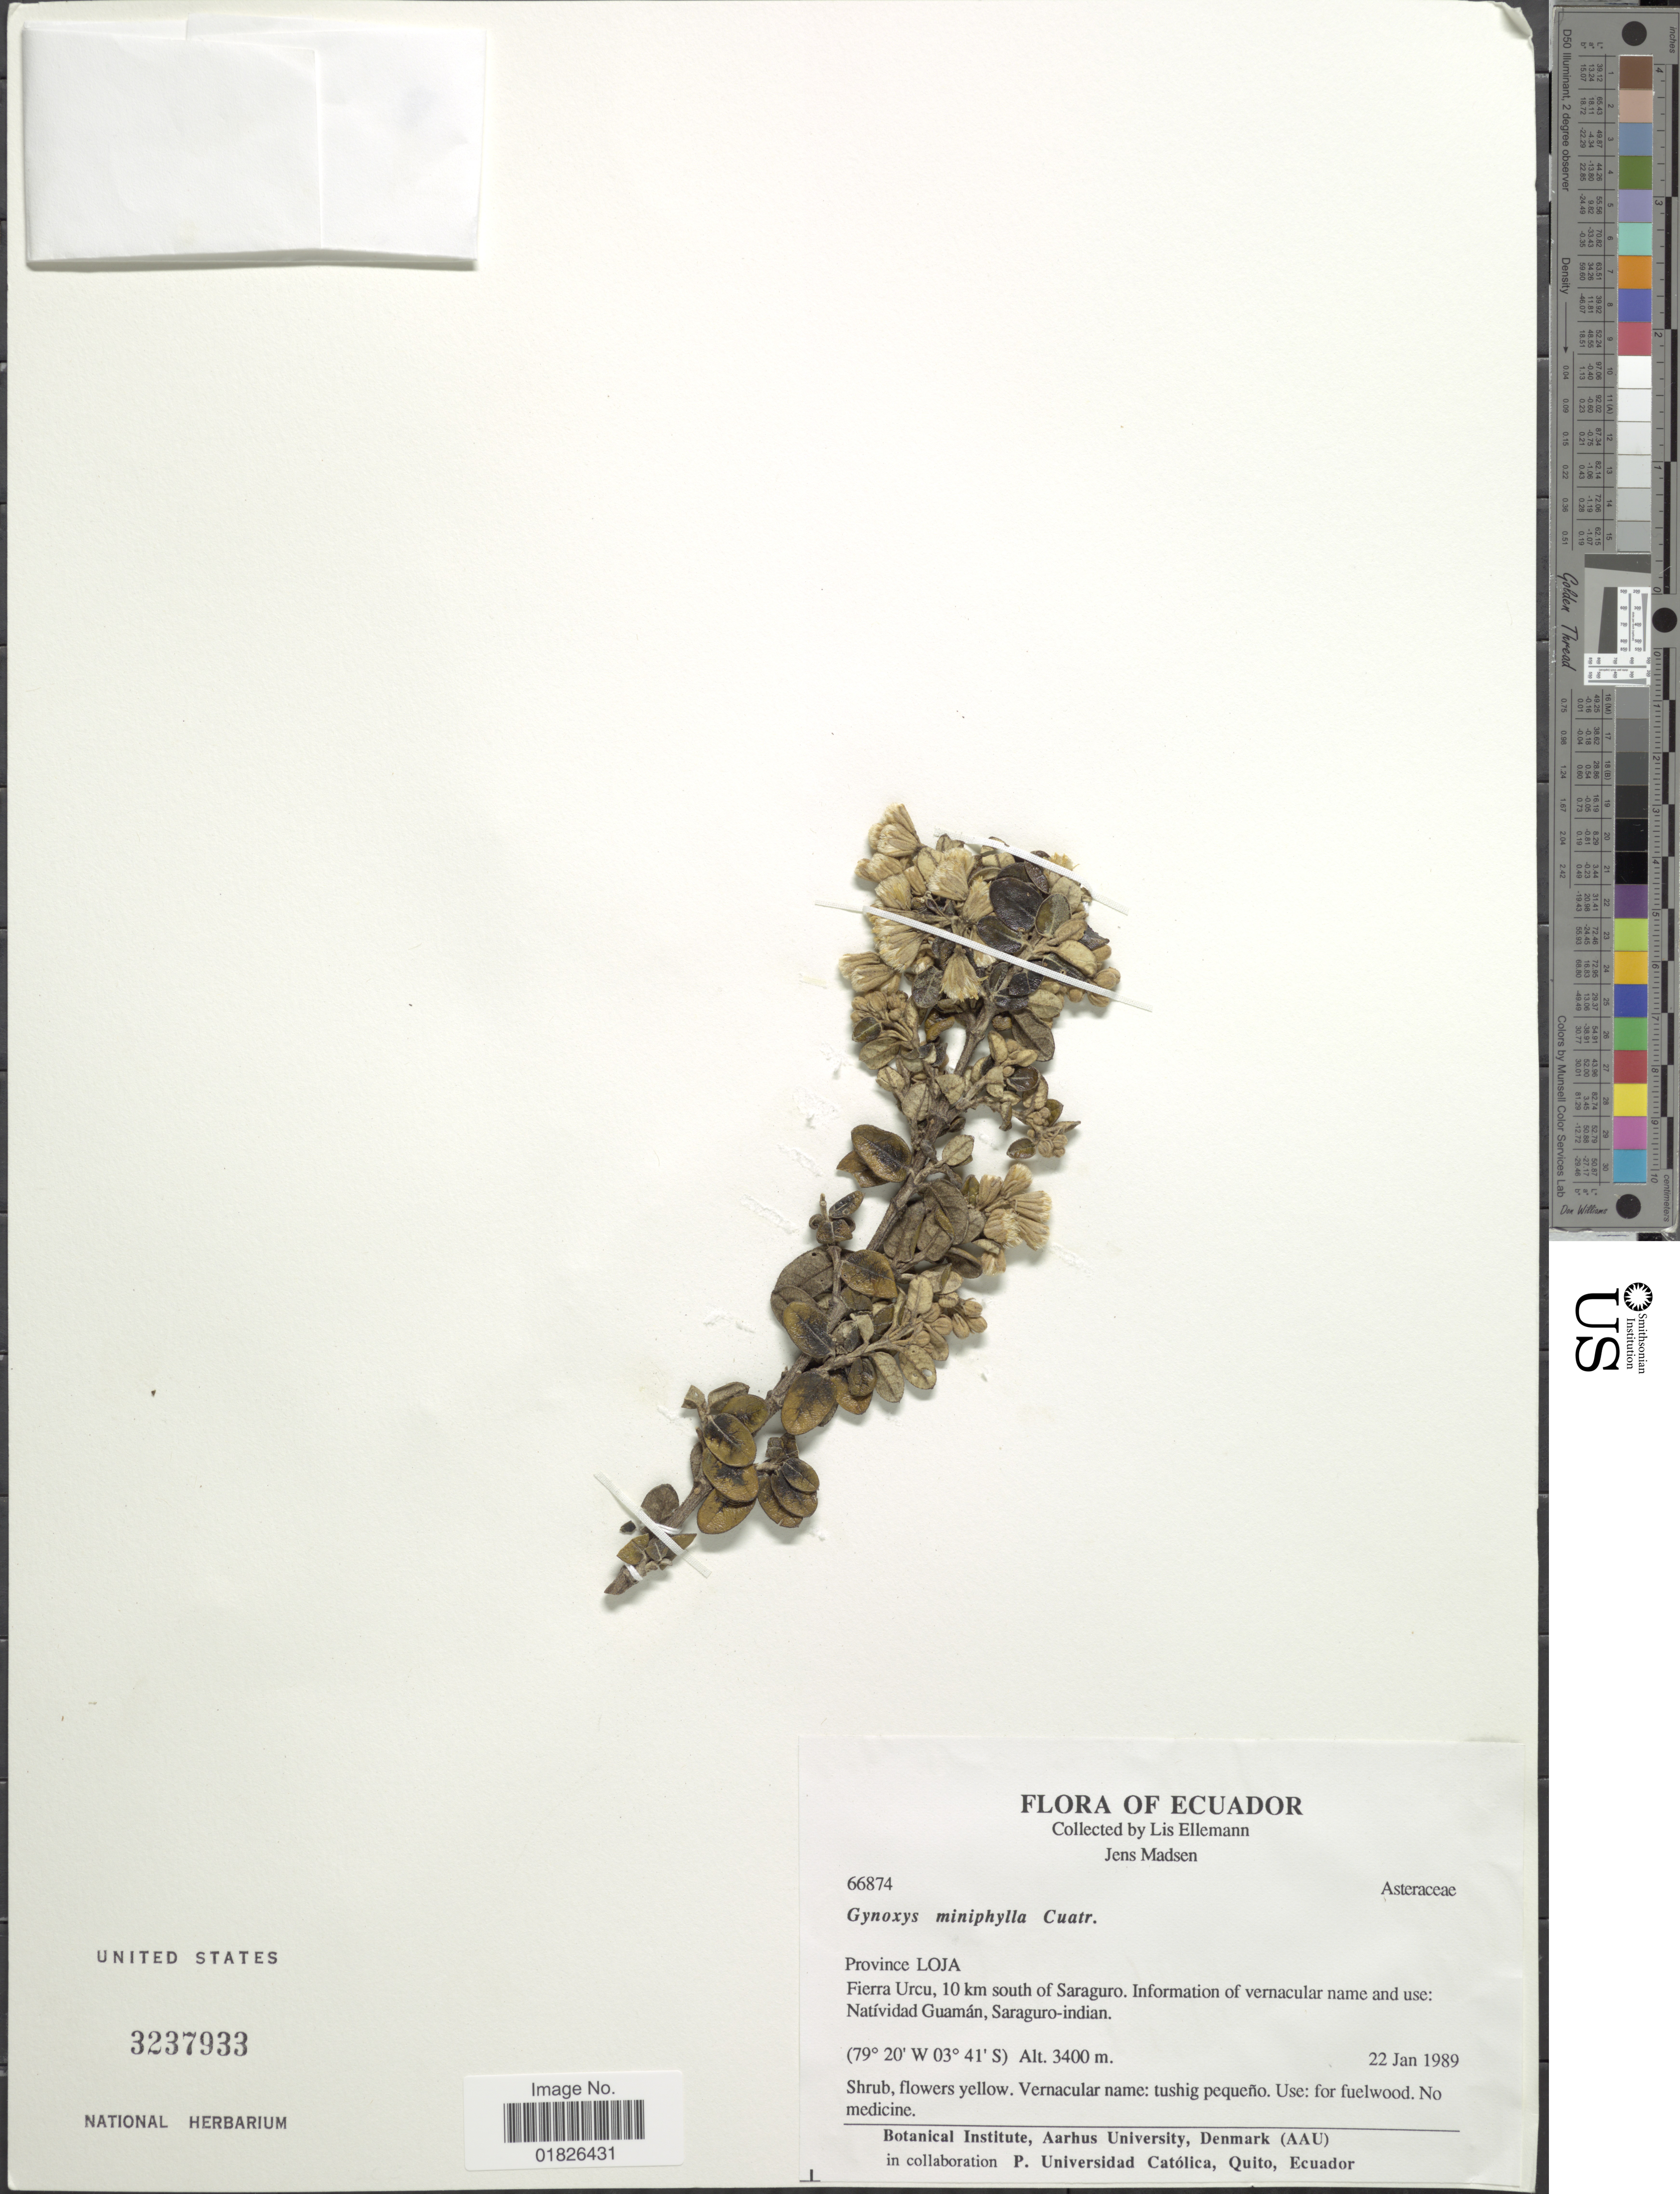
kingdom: Plantae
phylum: Tracheophyta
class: Magnoliopsida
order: Asterales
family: Asteraceae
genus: Gynoxys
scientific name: Gynoxys miniphylla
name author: Cuatrec.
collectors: L. Ellemann & J. E. Madsen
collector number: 66874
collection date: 1989-01-22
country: Ecuador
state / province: Loja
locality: Fierra Urcu, 10 km south of Saraguro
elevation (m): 3400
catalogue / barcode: US 3237933